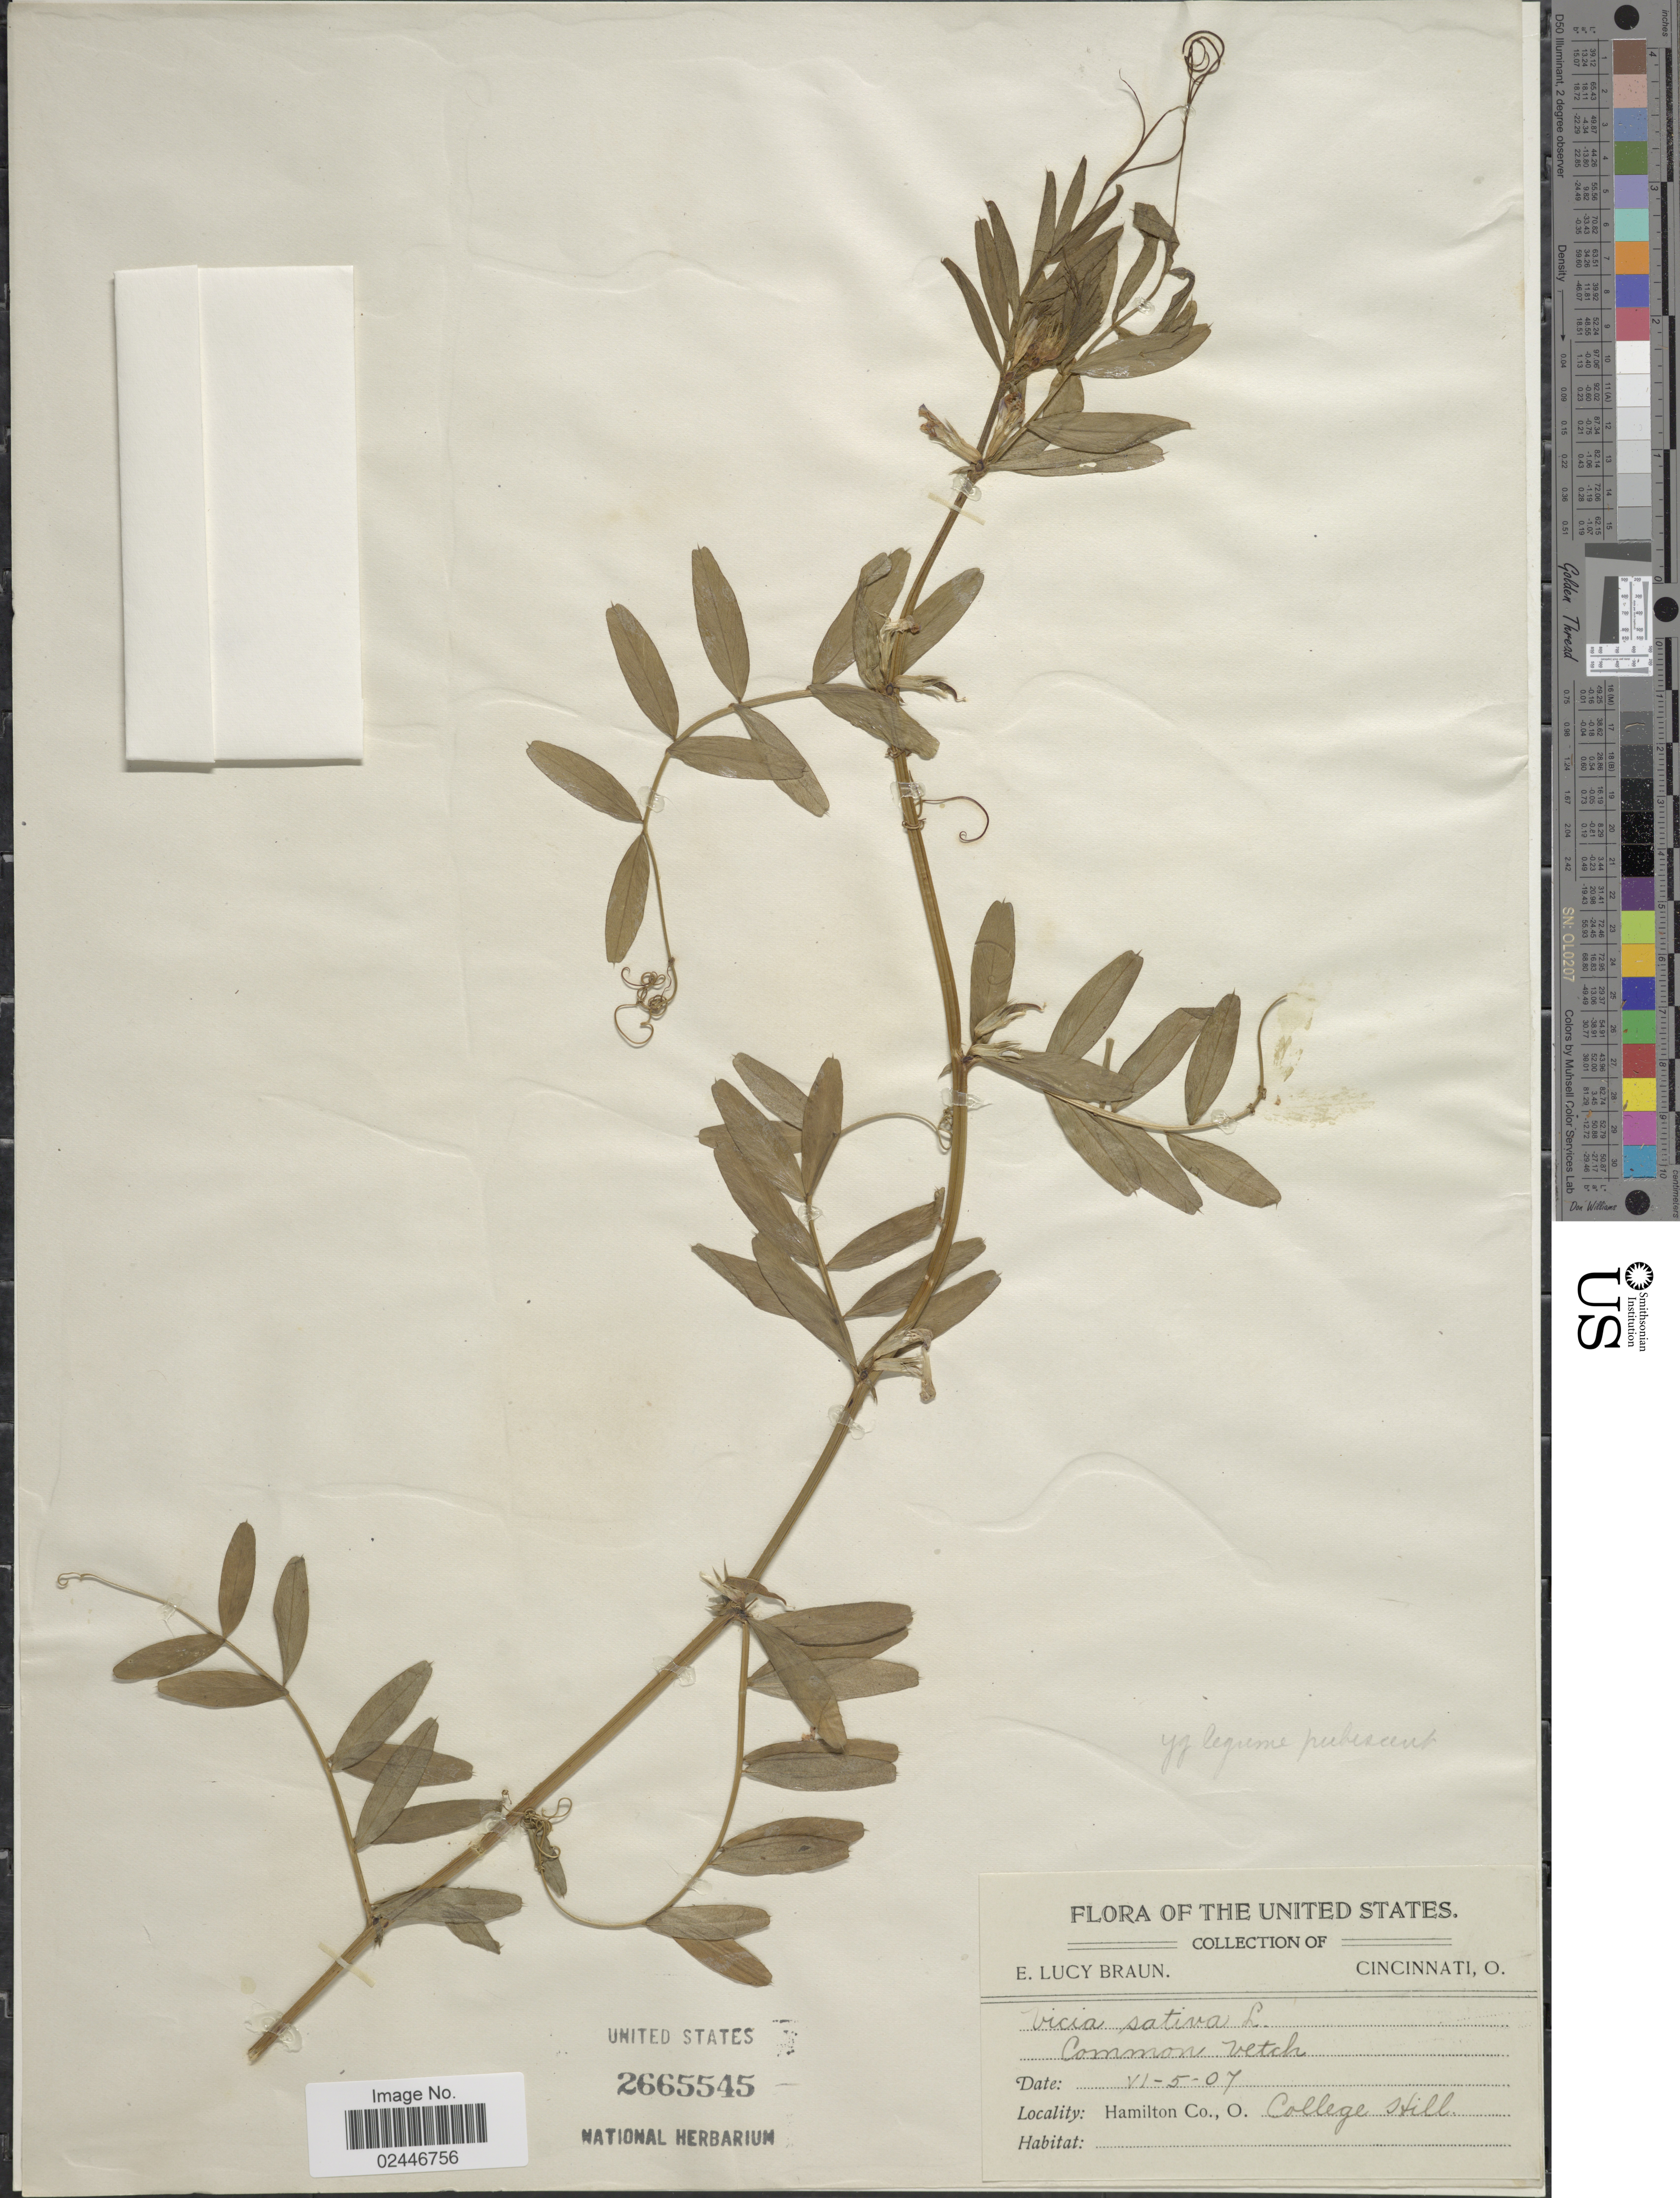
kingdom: Plantae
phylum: Tracheophyta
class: Magnoliopsida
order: Fabales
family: Fabaceae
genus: Vicia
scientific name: Vicia sativa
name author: L.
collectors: E. L. Braun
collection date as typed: Transcribed d/m/y: 5/6/7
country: United States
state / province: Ohio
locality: Common vetch, Hamilton Co., College Hill.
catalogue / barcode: US 2665545